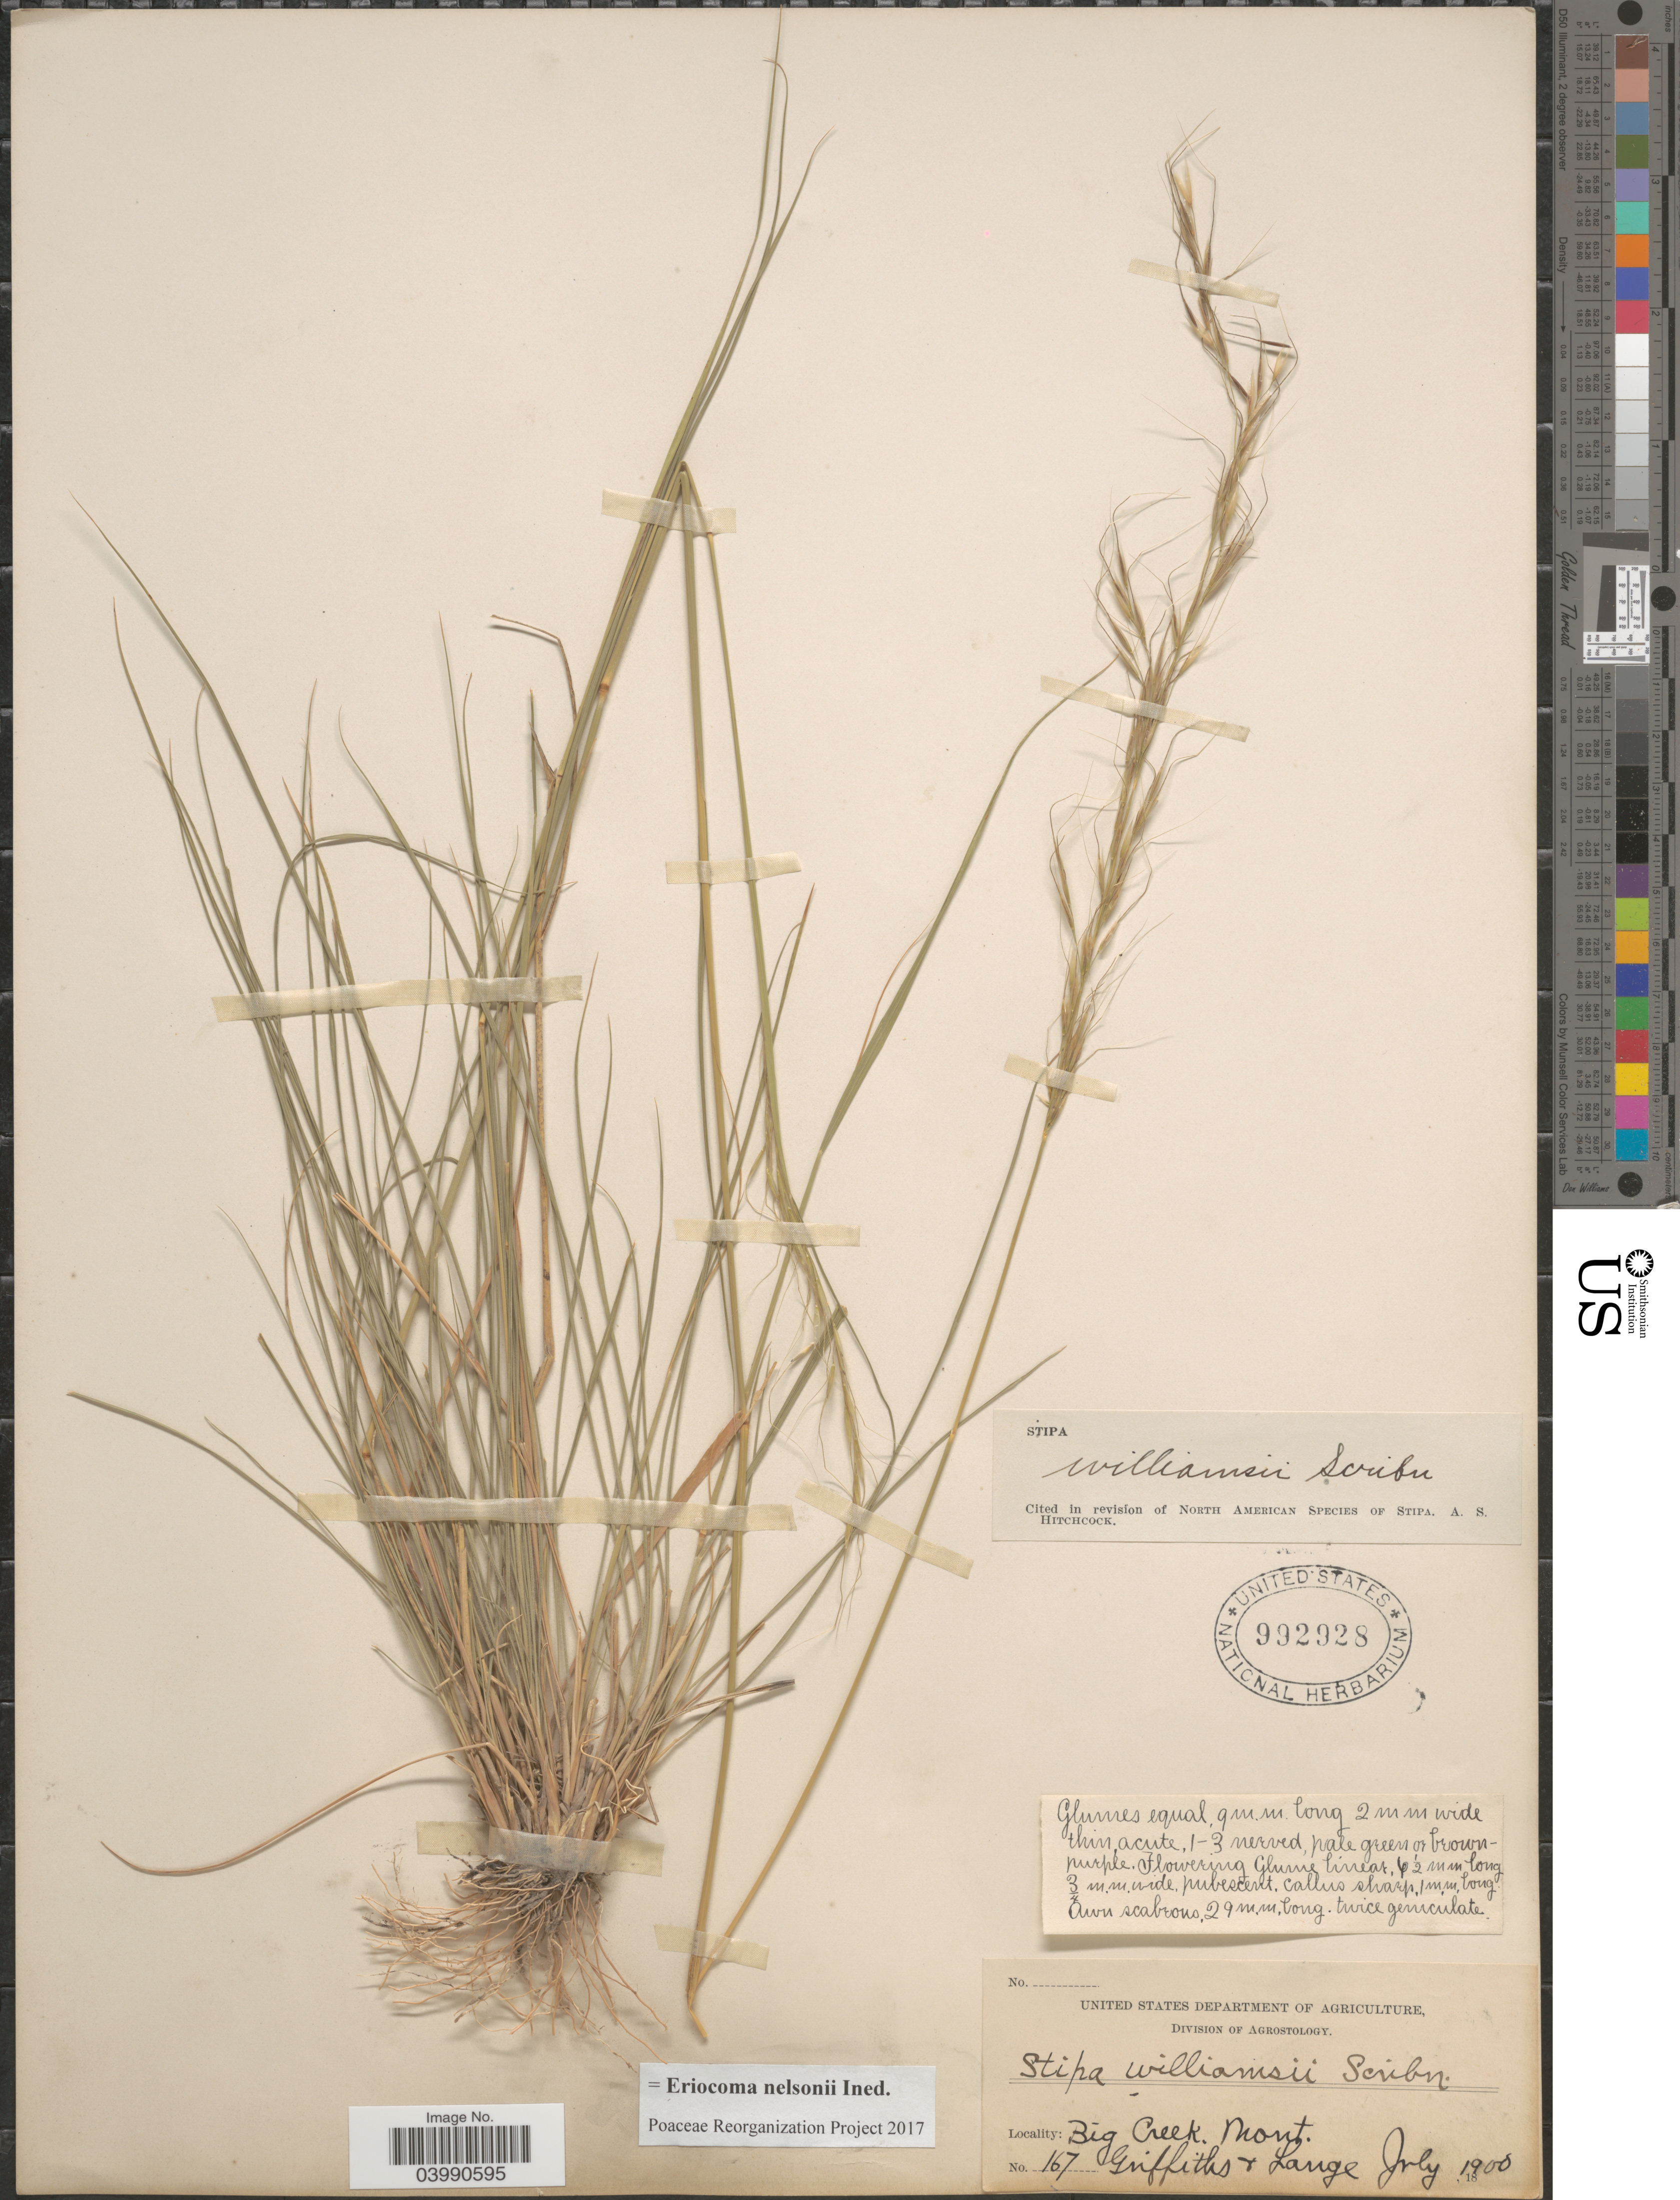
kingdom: Plantae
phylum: Tracheophyta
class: Liliopsida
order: Poales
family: Poaceae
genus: Eriocoma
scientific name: Eriocoma nelsonii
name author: (Scribn.) Romasch.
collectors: -- Griffiths & -- Lange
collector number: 167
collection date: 1900-07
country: United States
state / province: Montana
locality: Big Creek.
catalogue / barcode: US 992928